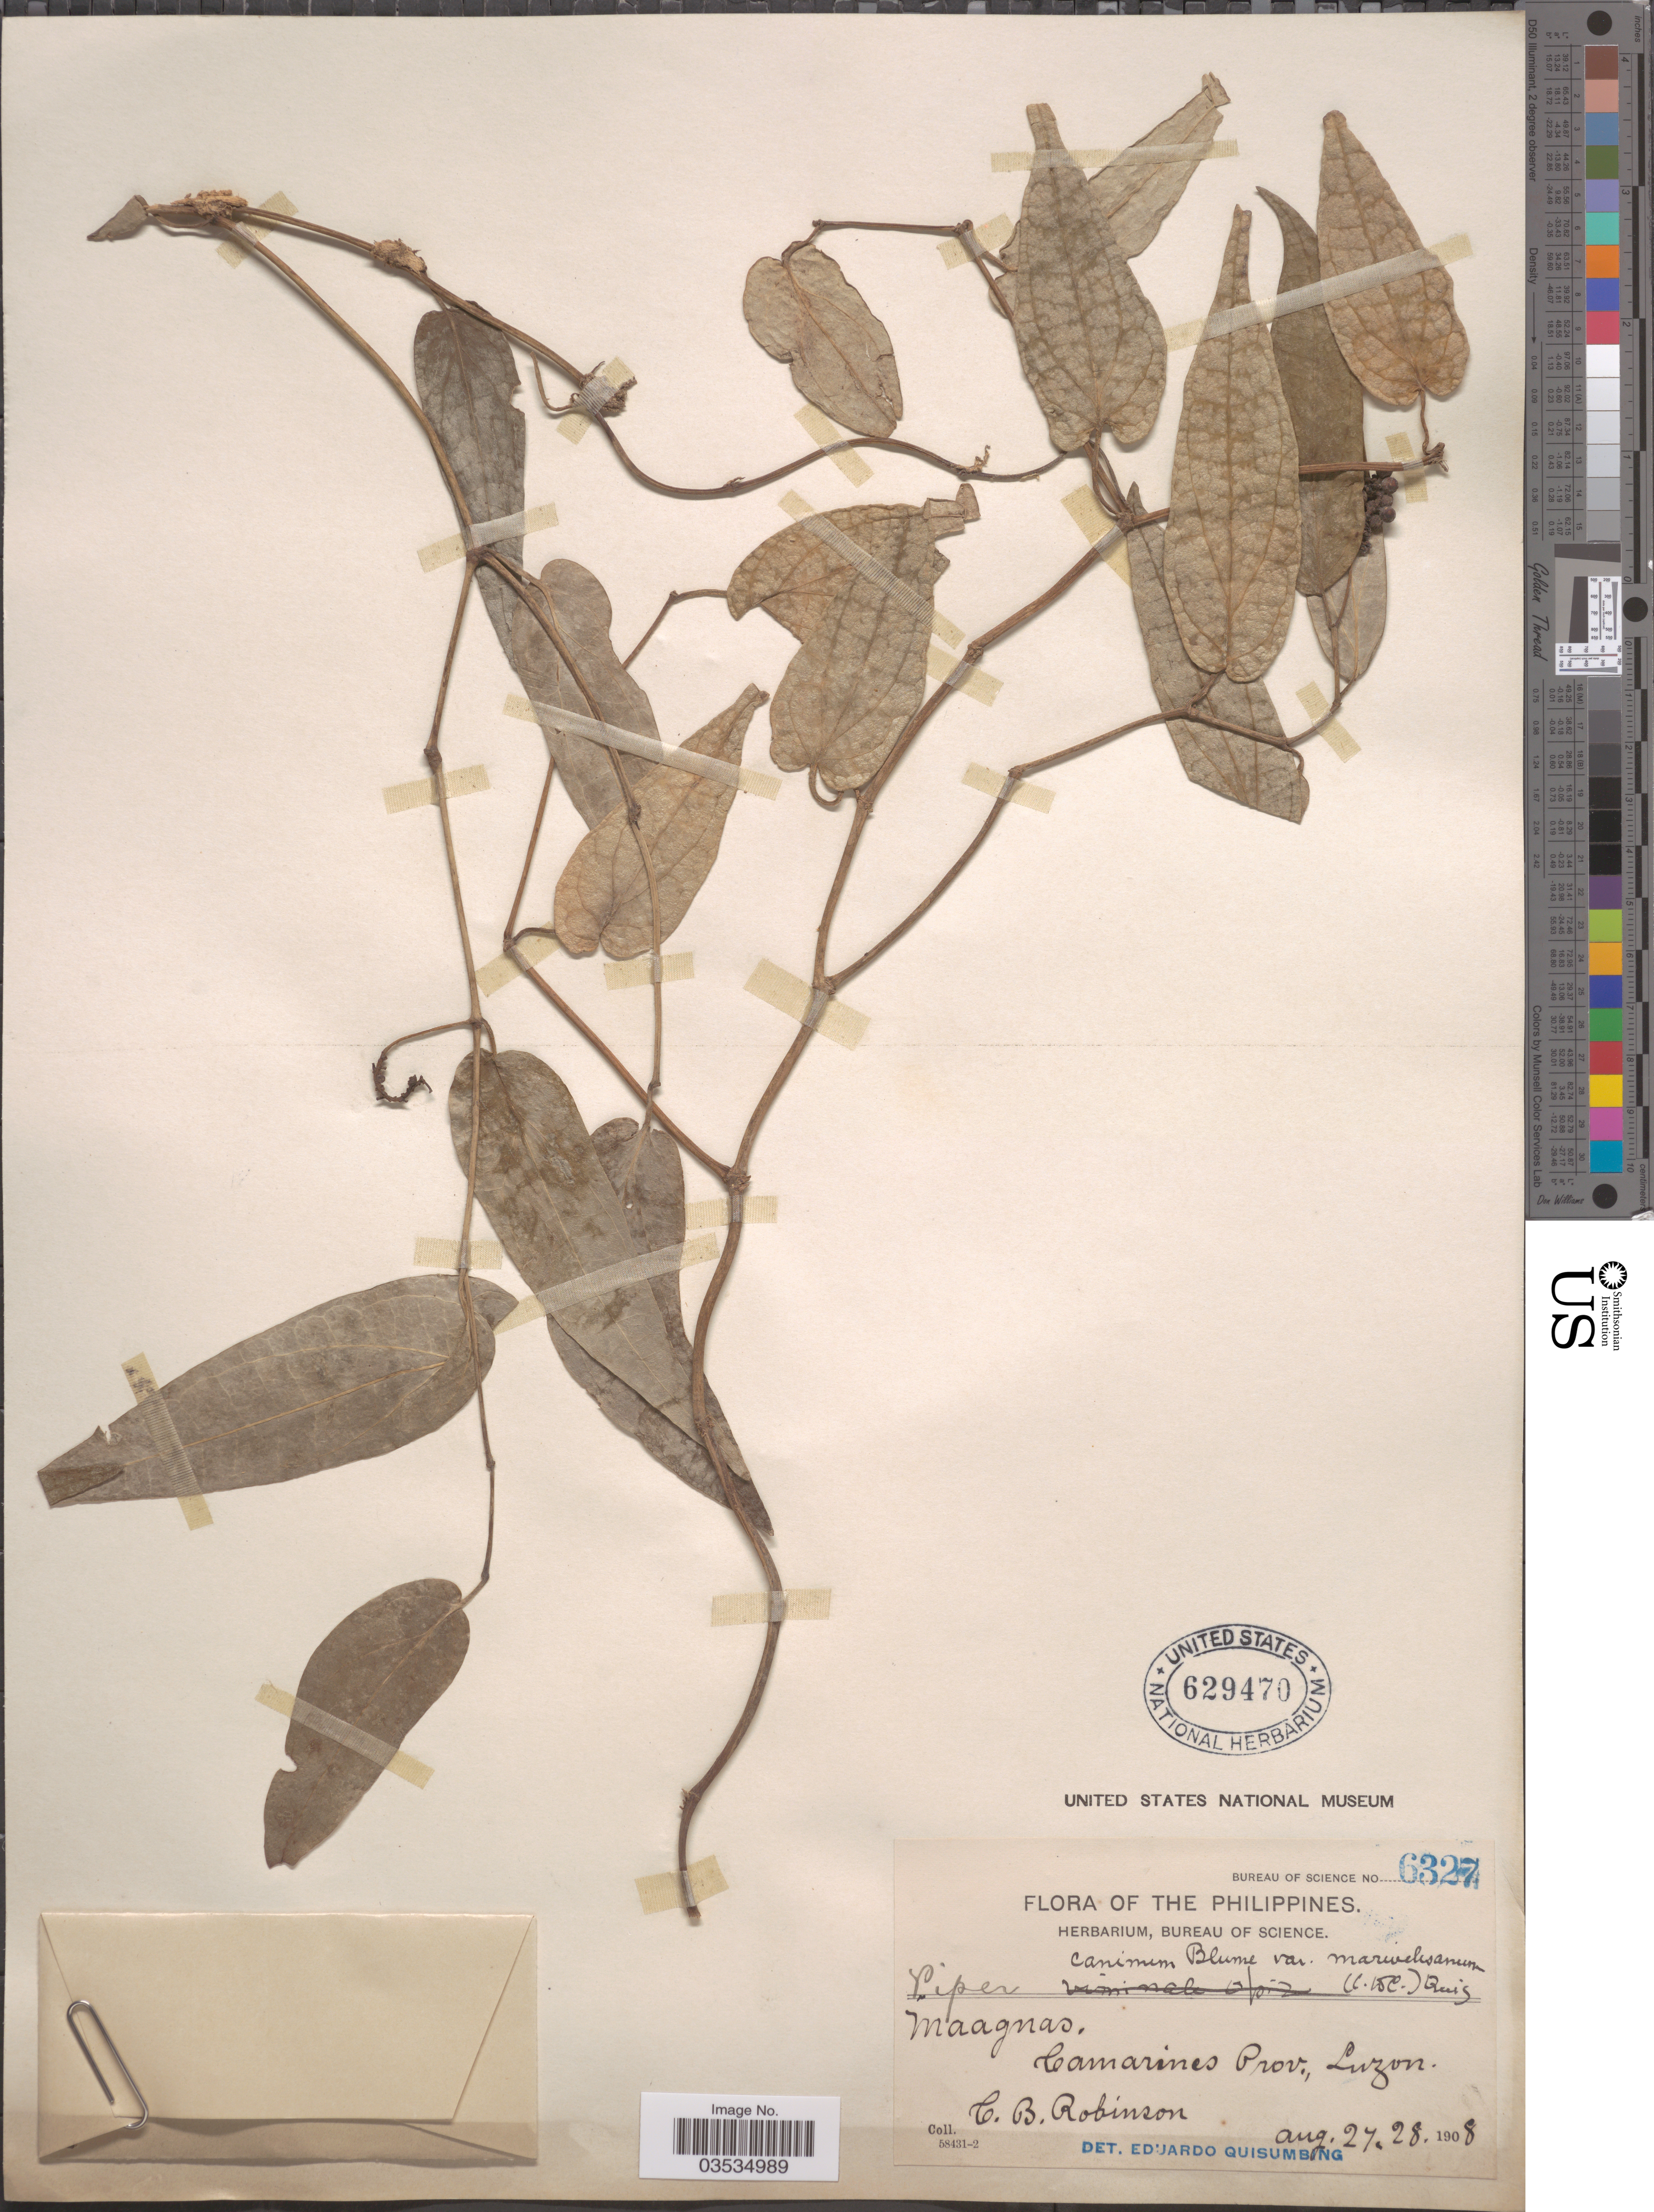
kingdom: Plantae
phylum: Tracheophyta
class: Magnoliopsida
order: Piperales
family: Piperaceae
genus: Piper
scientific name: Piper viminale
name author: Opiz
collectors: C. Robinson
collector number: Bureau of Science 6327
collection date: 1908-08-27/1908-08-28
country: Philippines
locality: Maagnas, Camarines Prov., Luzon.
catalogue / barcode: US 629470